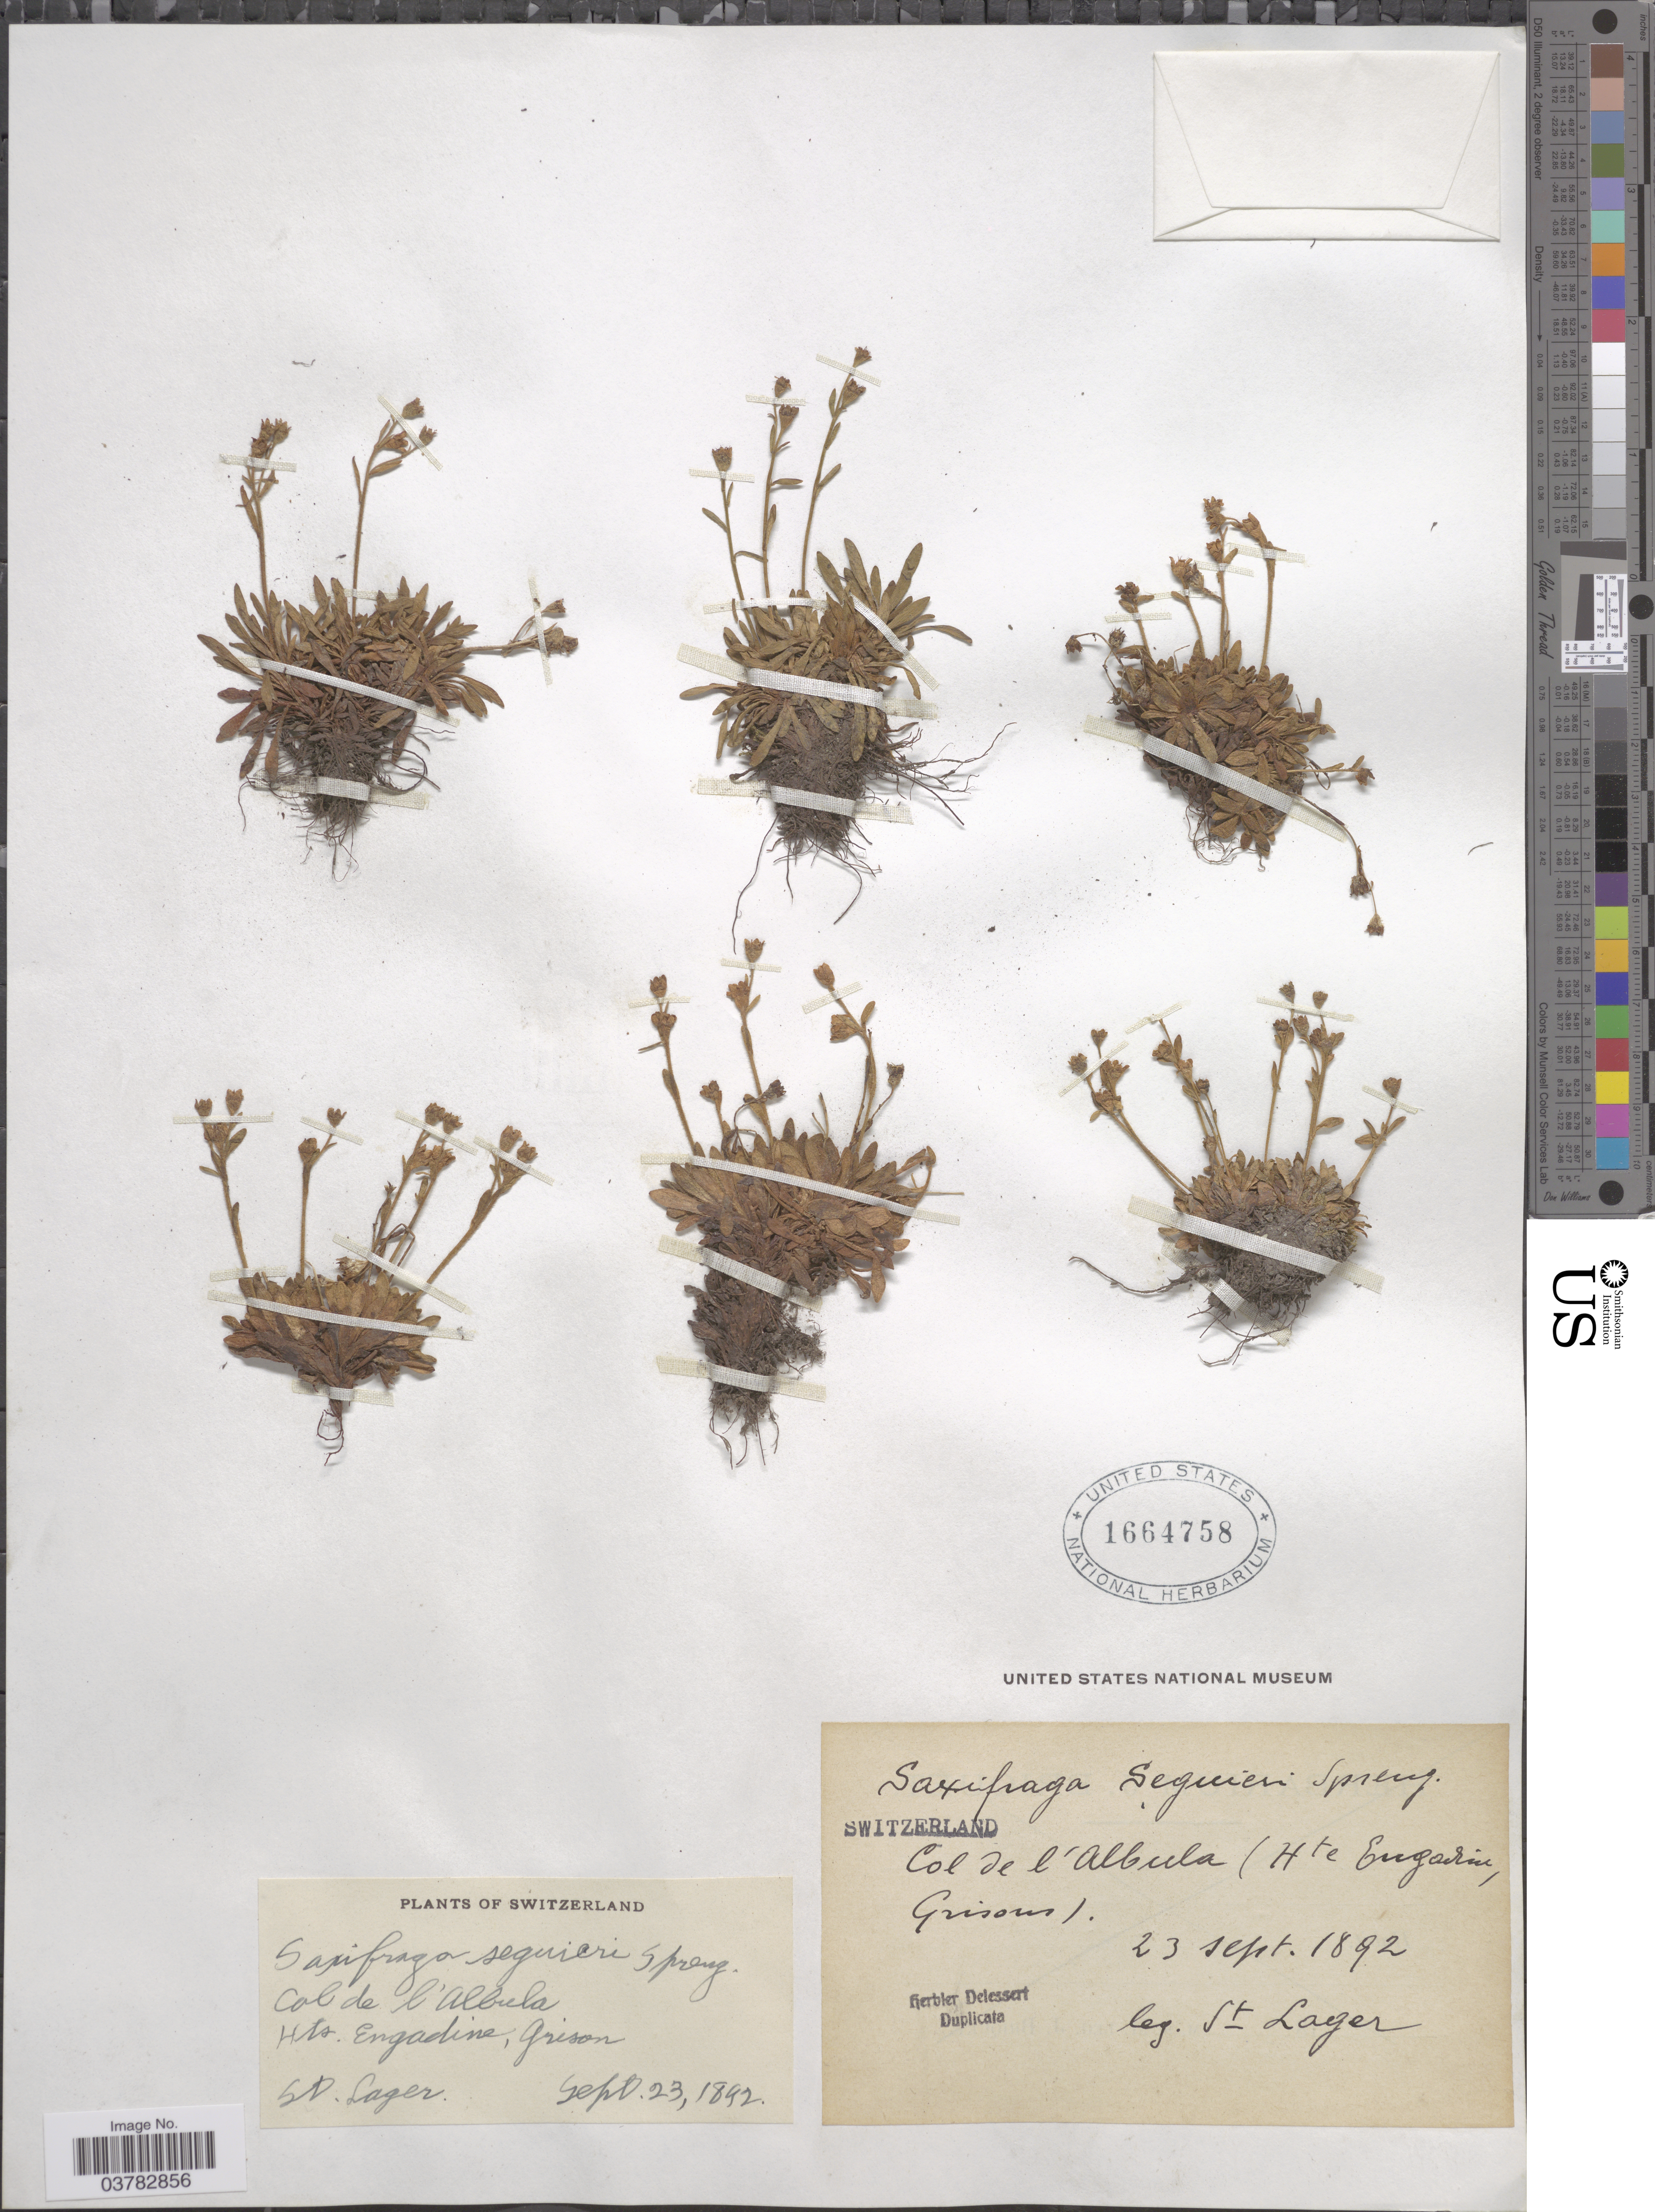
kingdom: Plantae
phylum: Tracheophyta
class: Magnoliopsida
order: Saxifragales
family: Saxifragaceae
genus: Saxifraga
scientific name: Saxifraga seguieri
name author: Spreng.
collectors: -. St. Lager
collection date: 1892-09-23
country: Switzerland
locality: Col de d'Albula. Hte. Engadine, Grison.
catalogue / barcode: US 1664758